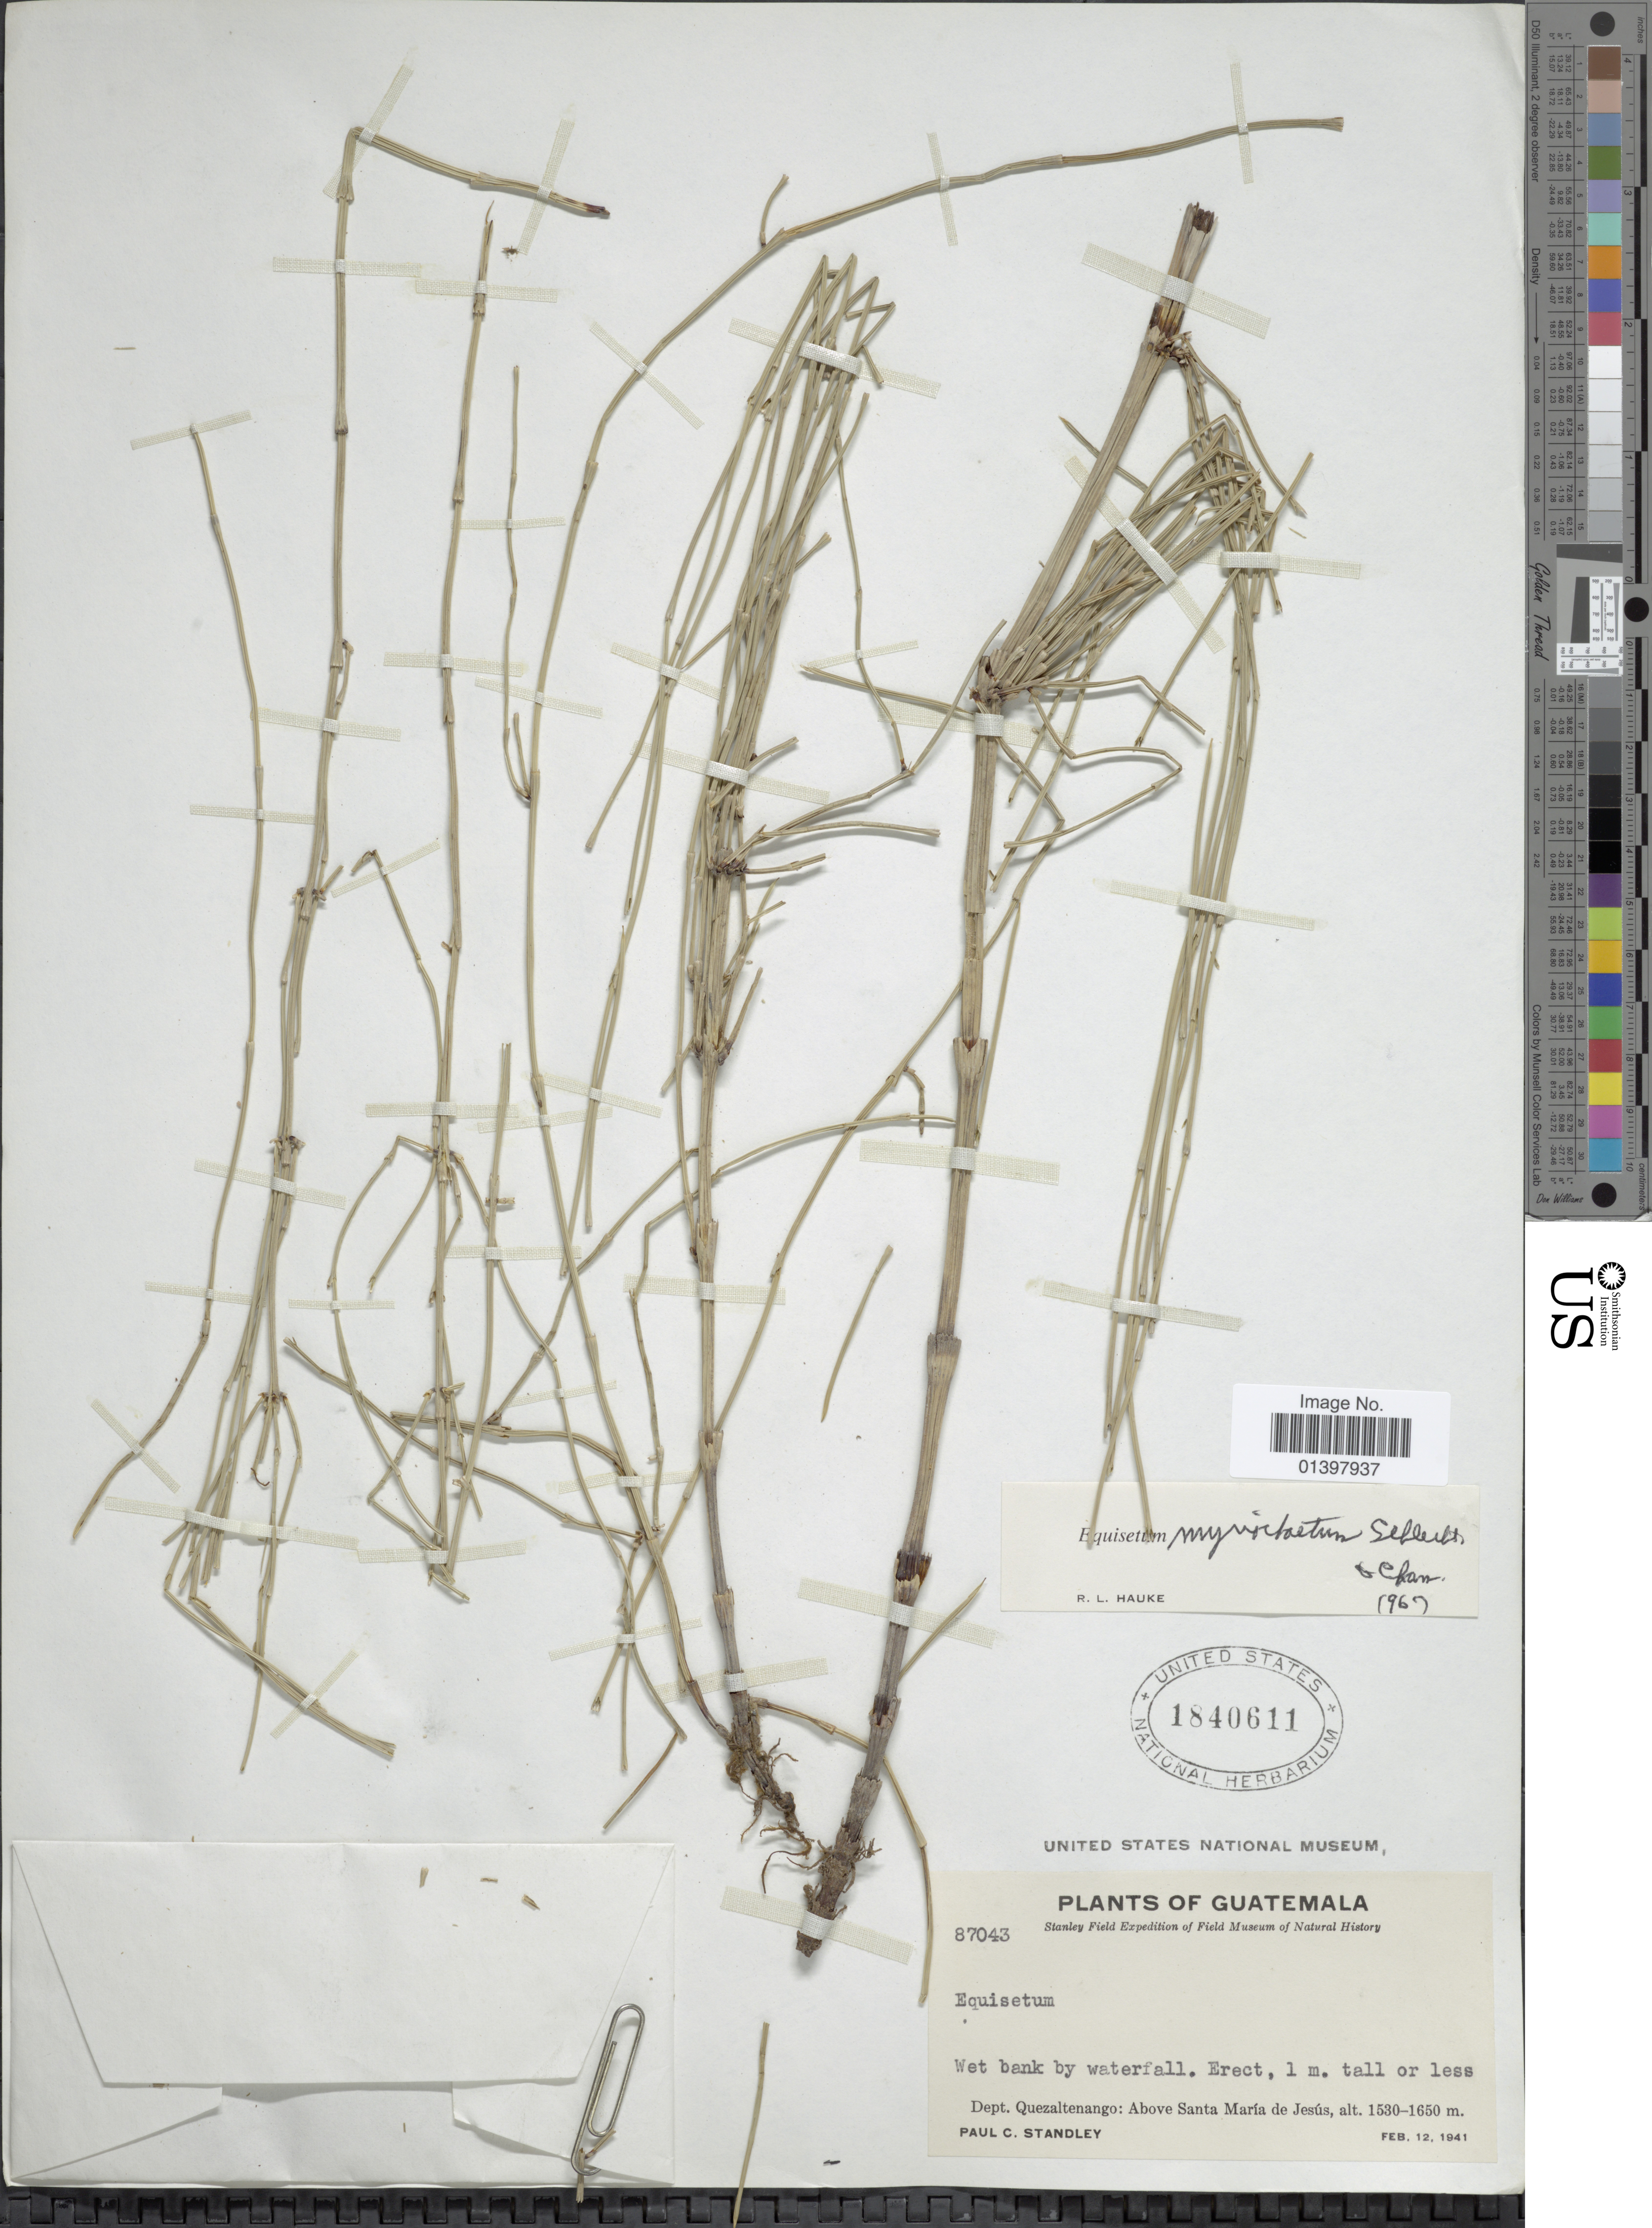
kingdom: Plantae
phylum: Tracheophyta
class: Polypodiopsida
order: Equisetales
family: Equisetaceae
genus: Equisetum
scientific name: Equisetum myriochaetum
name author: Schltdl. & Cham.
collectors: P. C. Standley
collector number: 87043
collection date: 1941-02-12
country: Guatemala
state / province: Quetzaltenango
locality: Above Santa Marí de Jesús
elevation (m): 1530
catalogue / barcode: US 1840611